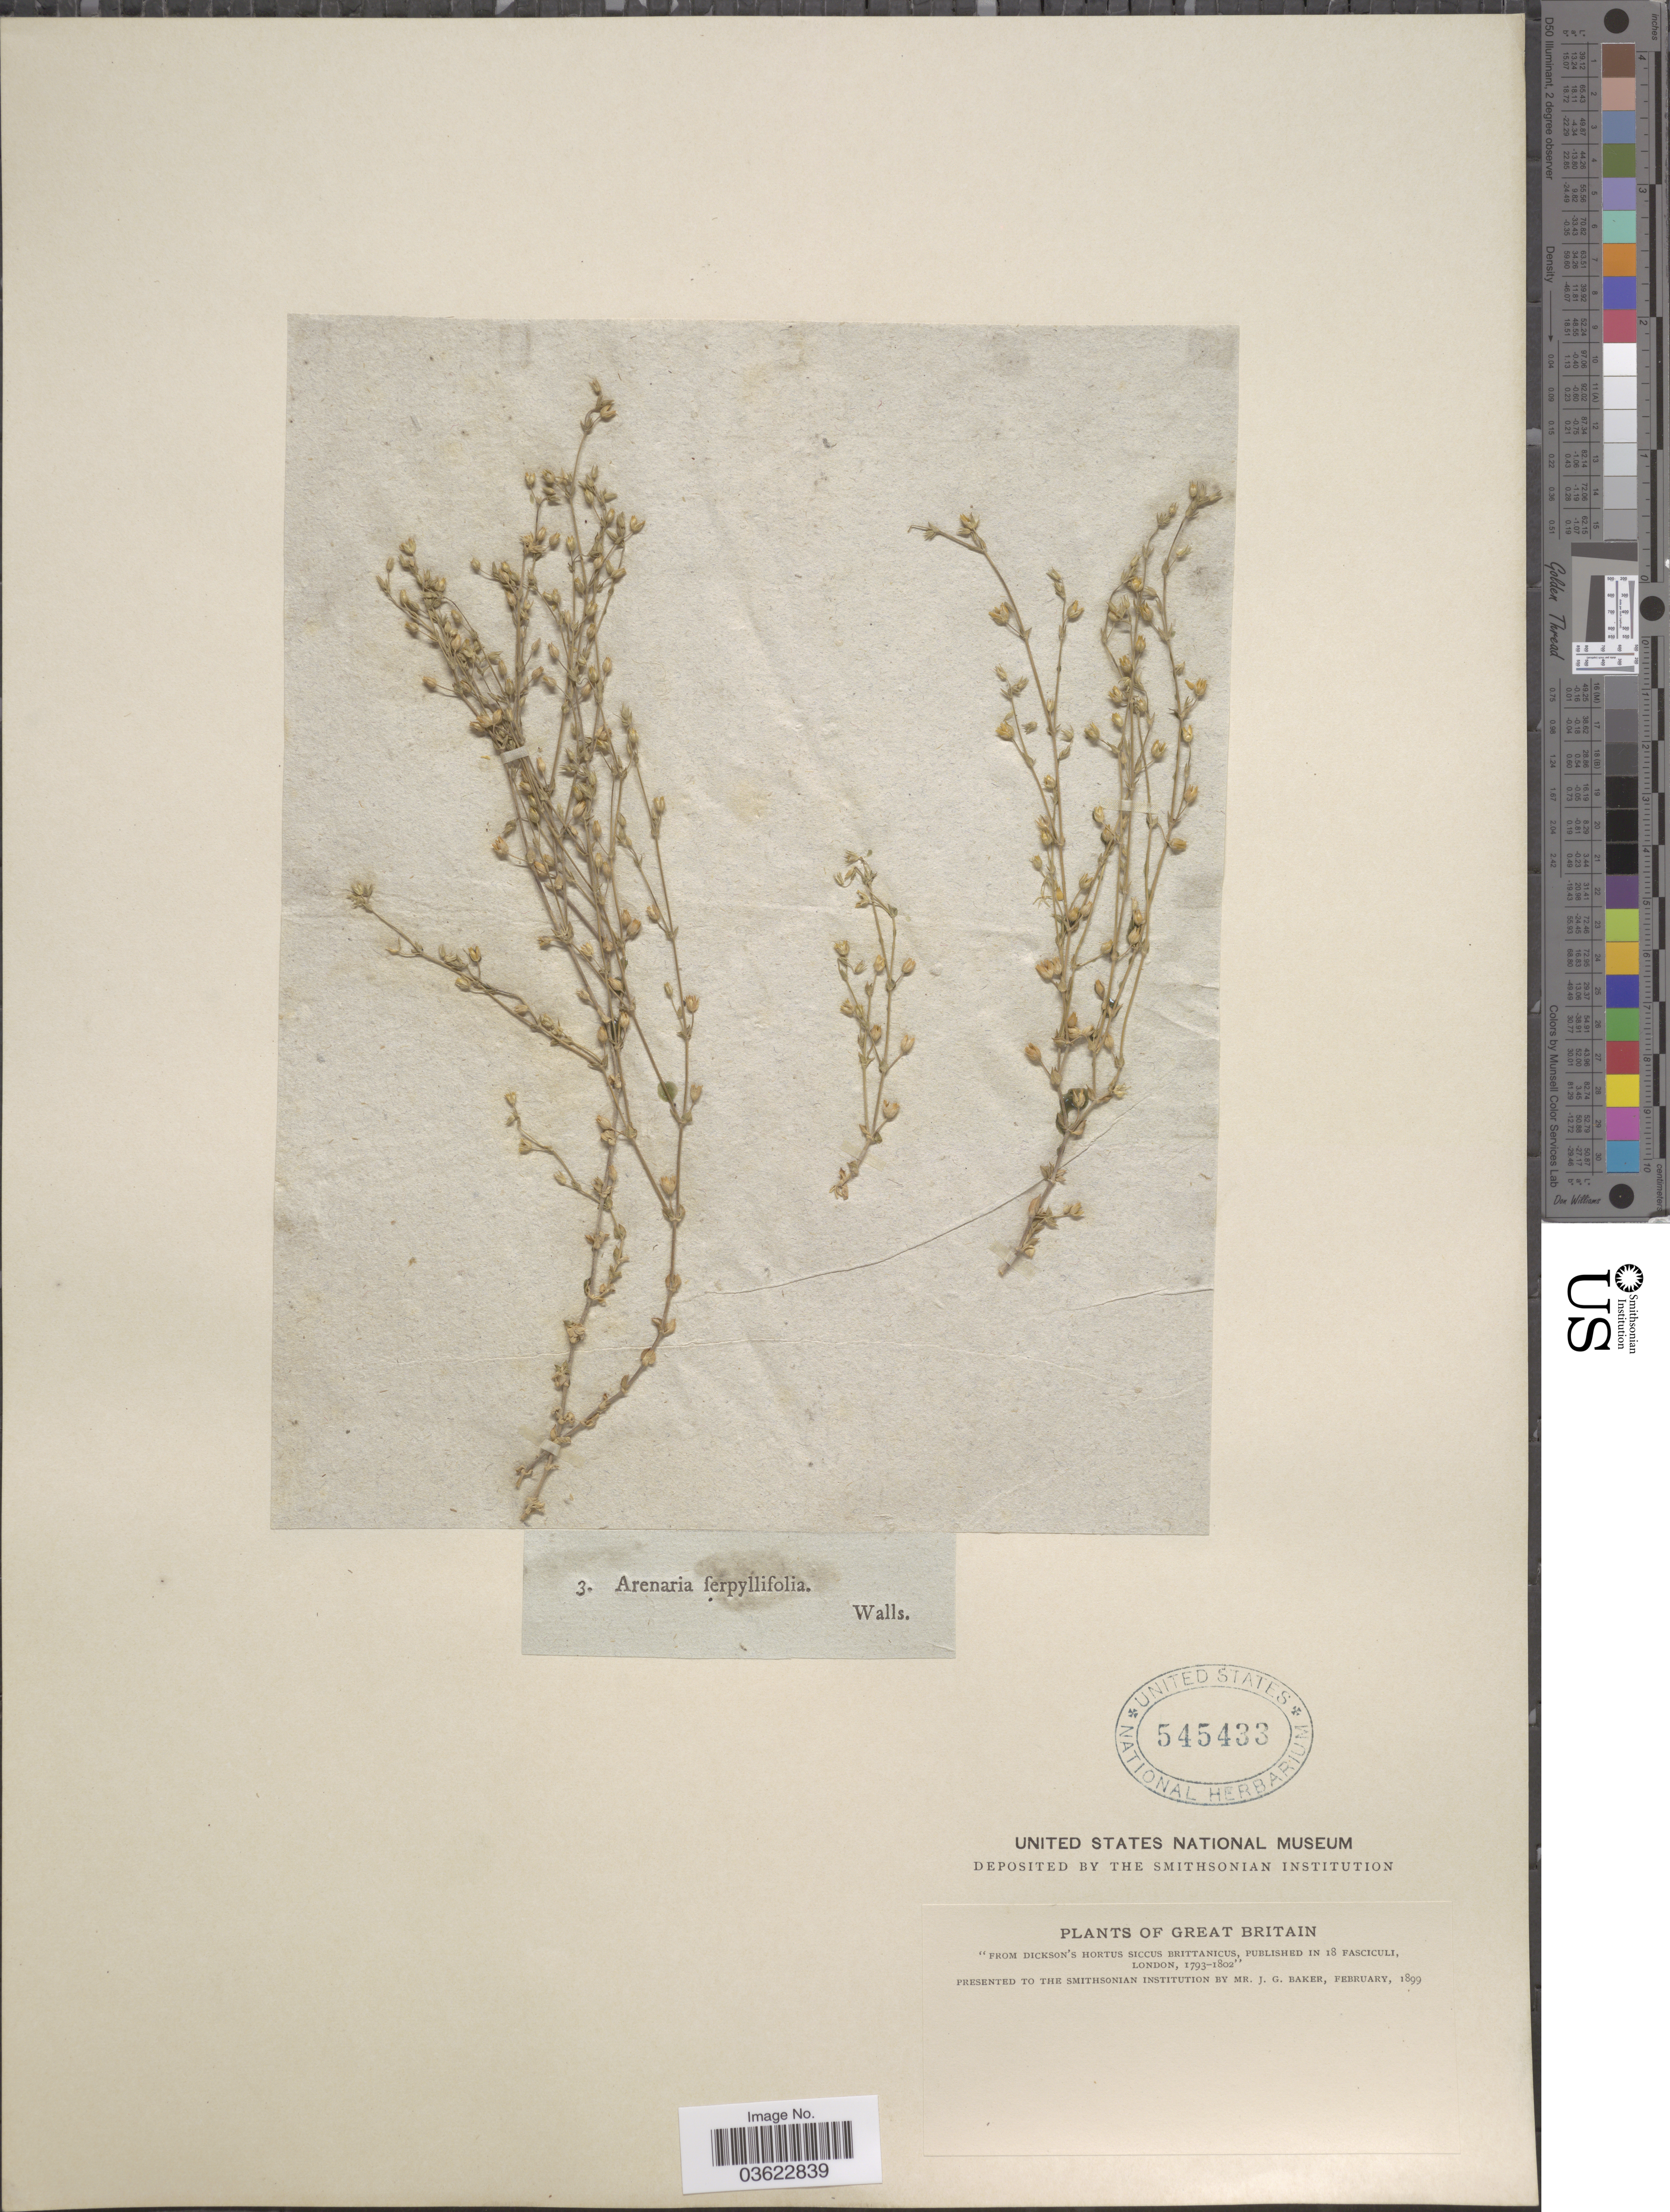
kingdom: Plantae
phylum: Tracheophyta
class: Magnoliopsida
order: Caryophyllales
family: Caryophyllaceae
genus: Arenaria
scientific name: Arenaria sp.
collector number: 3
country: United Kingdom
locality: Great Britain.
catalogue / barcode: US 545433